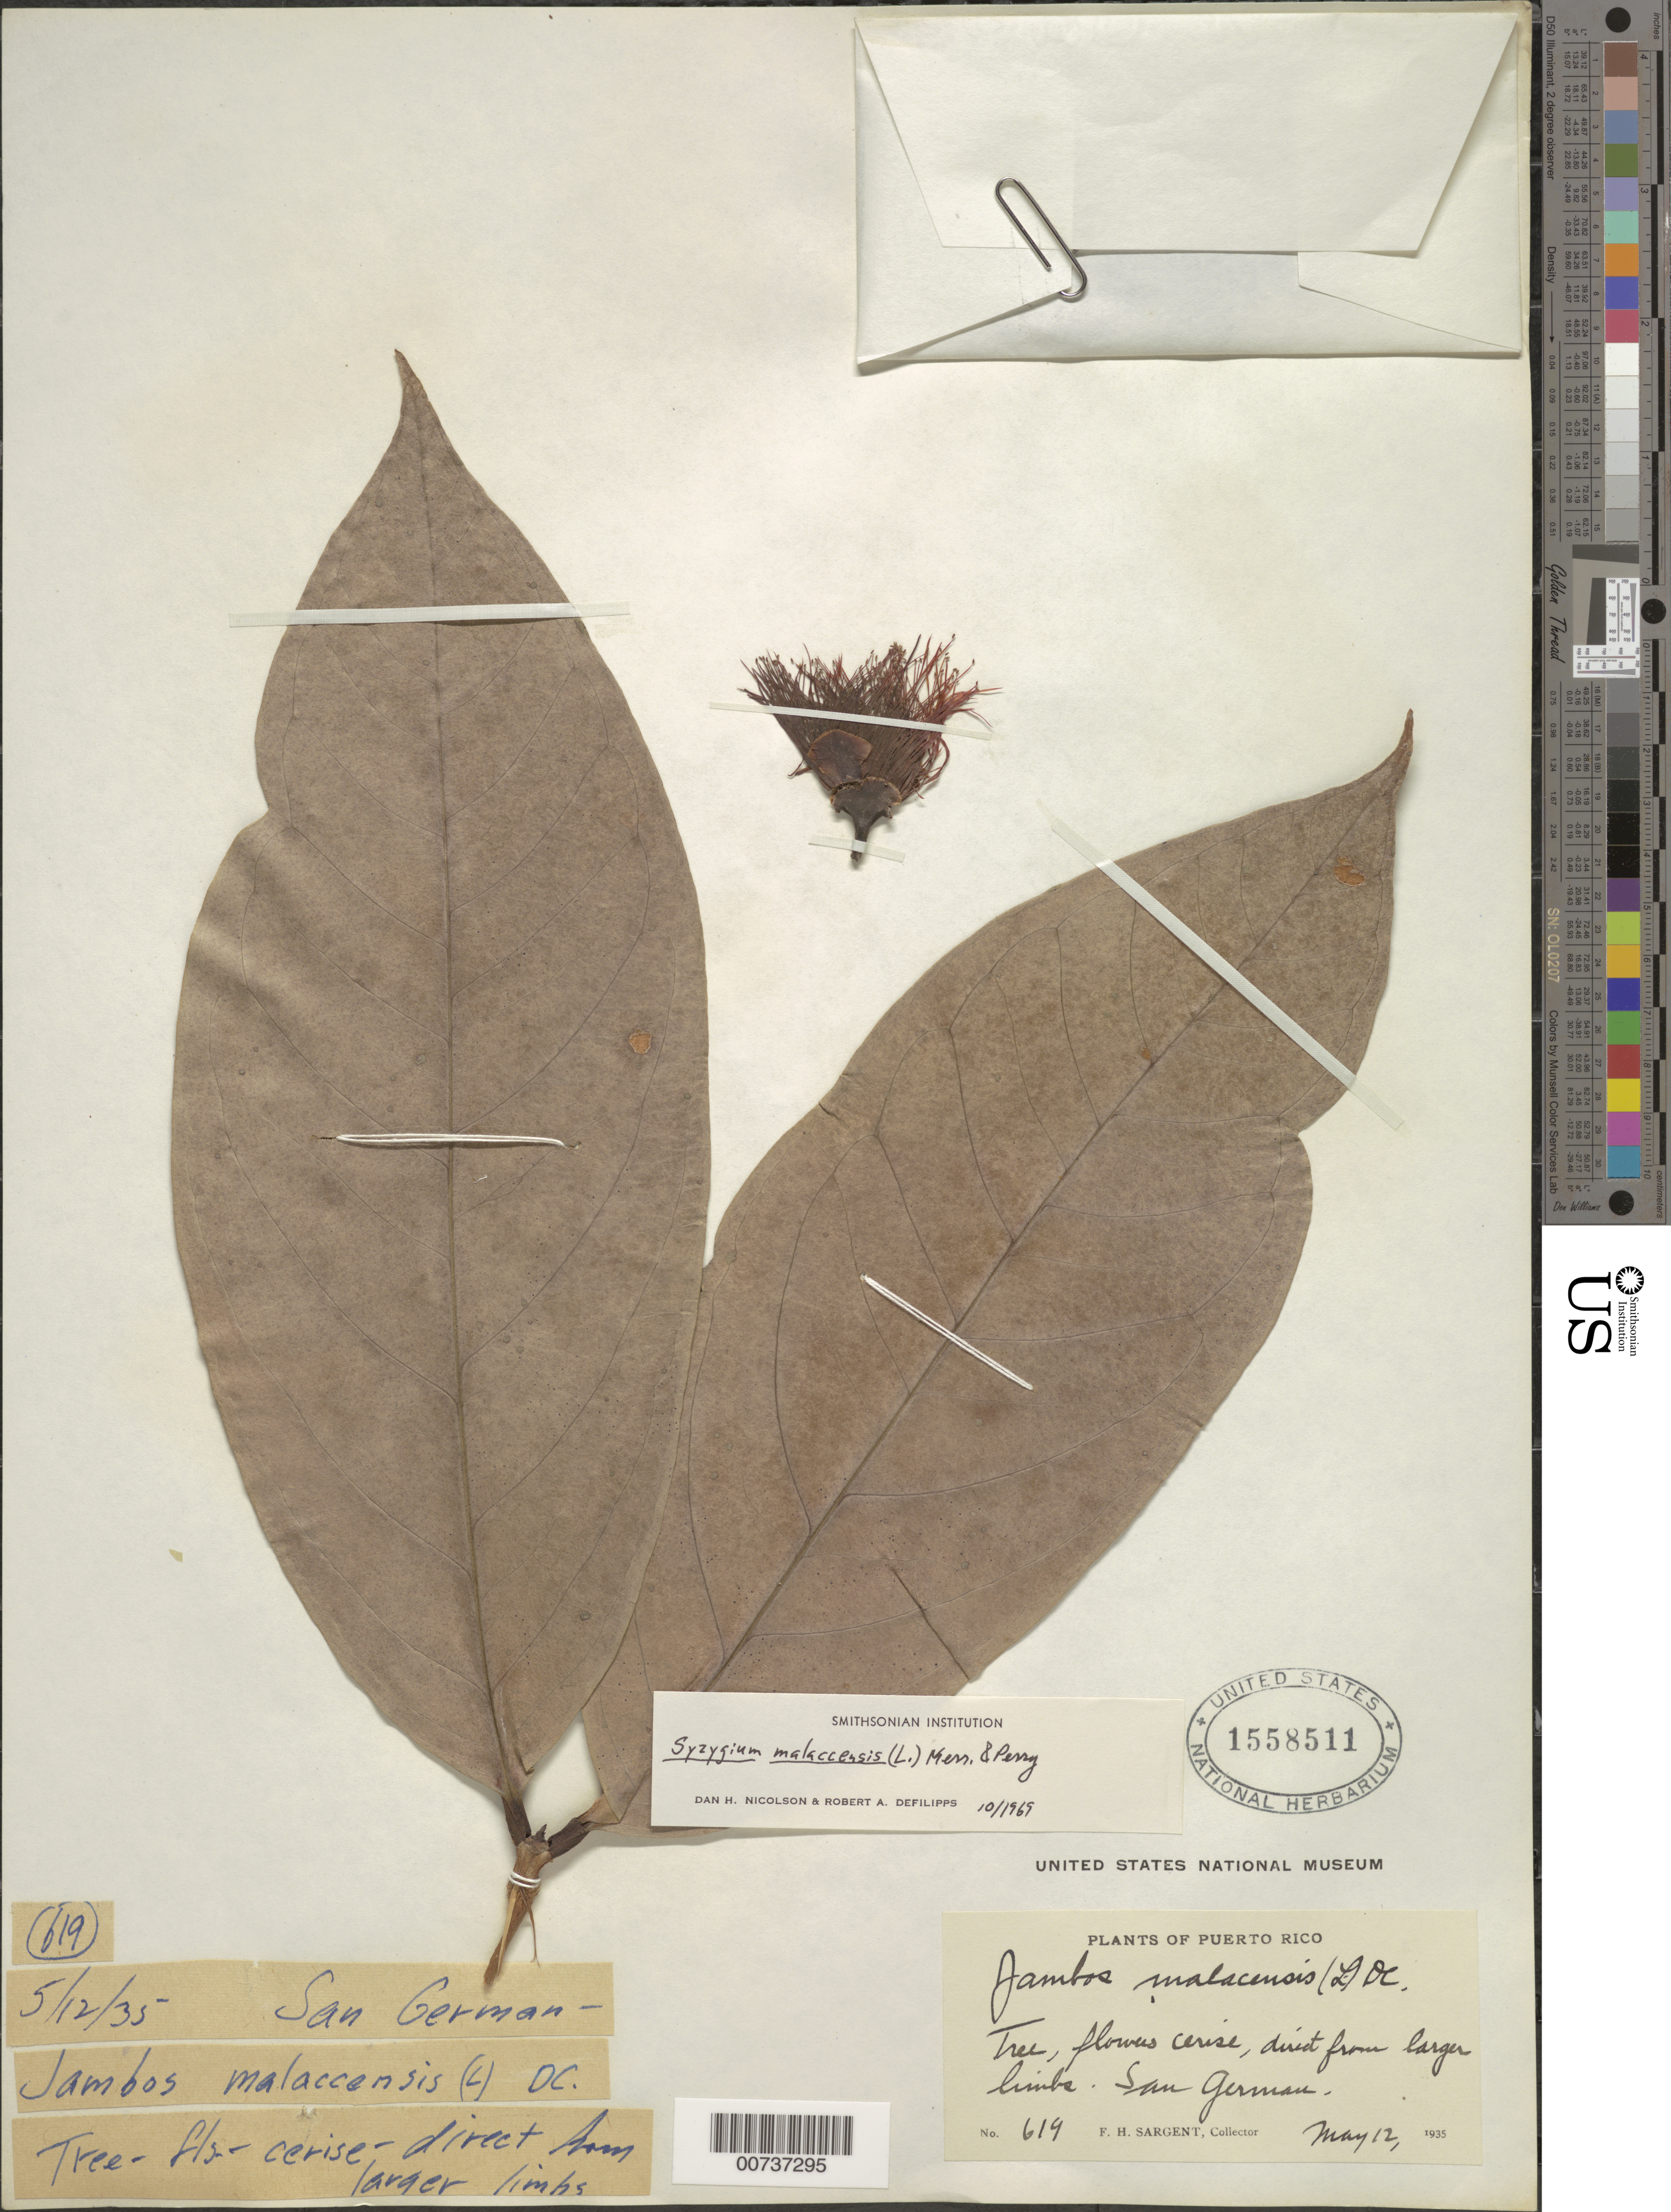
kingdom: Plantae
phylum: Tracheophyta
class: Magnoliopsida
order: Myrtales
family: Myrtaceae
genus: Syzygium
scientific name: Syzygium malaccense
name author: (L.) Merr. & L.M. Perry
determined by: Nicolson, D. H.; DeFilipps, R. A.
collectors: F. H. Sargent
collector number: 619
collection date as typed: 12 May 1935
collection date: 1935-05-12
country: Puerto Rico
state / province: San Germán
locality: San Germán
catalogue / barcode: US 1558511